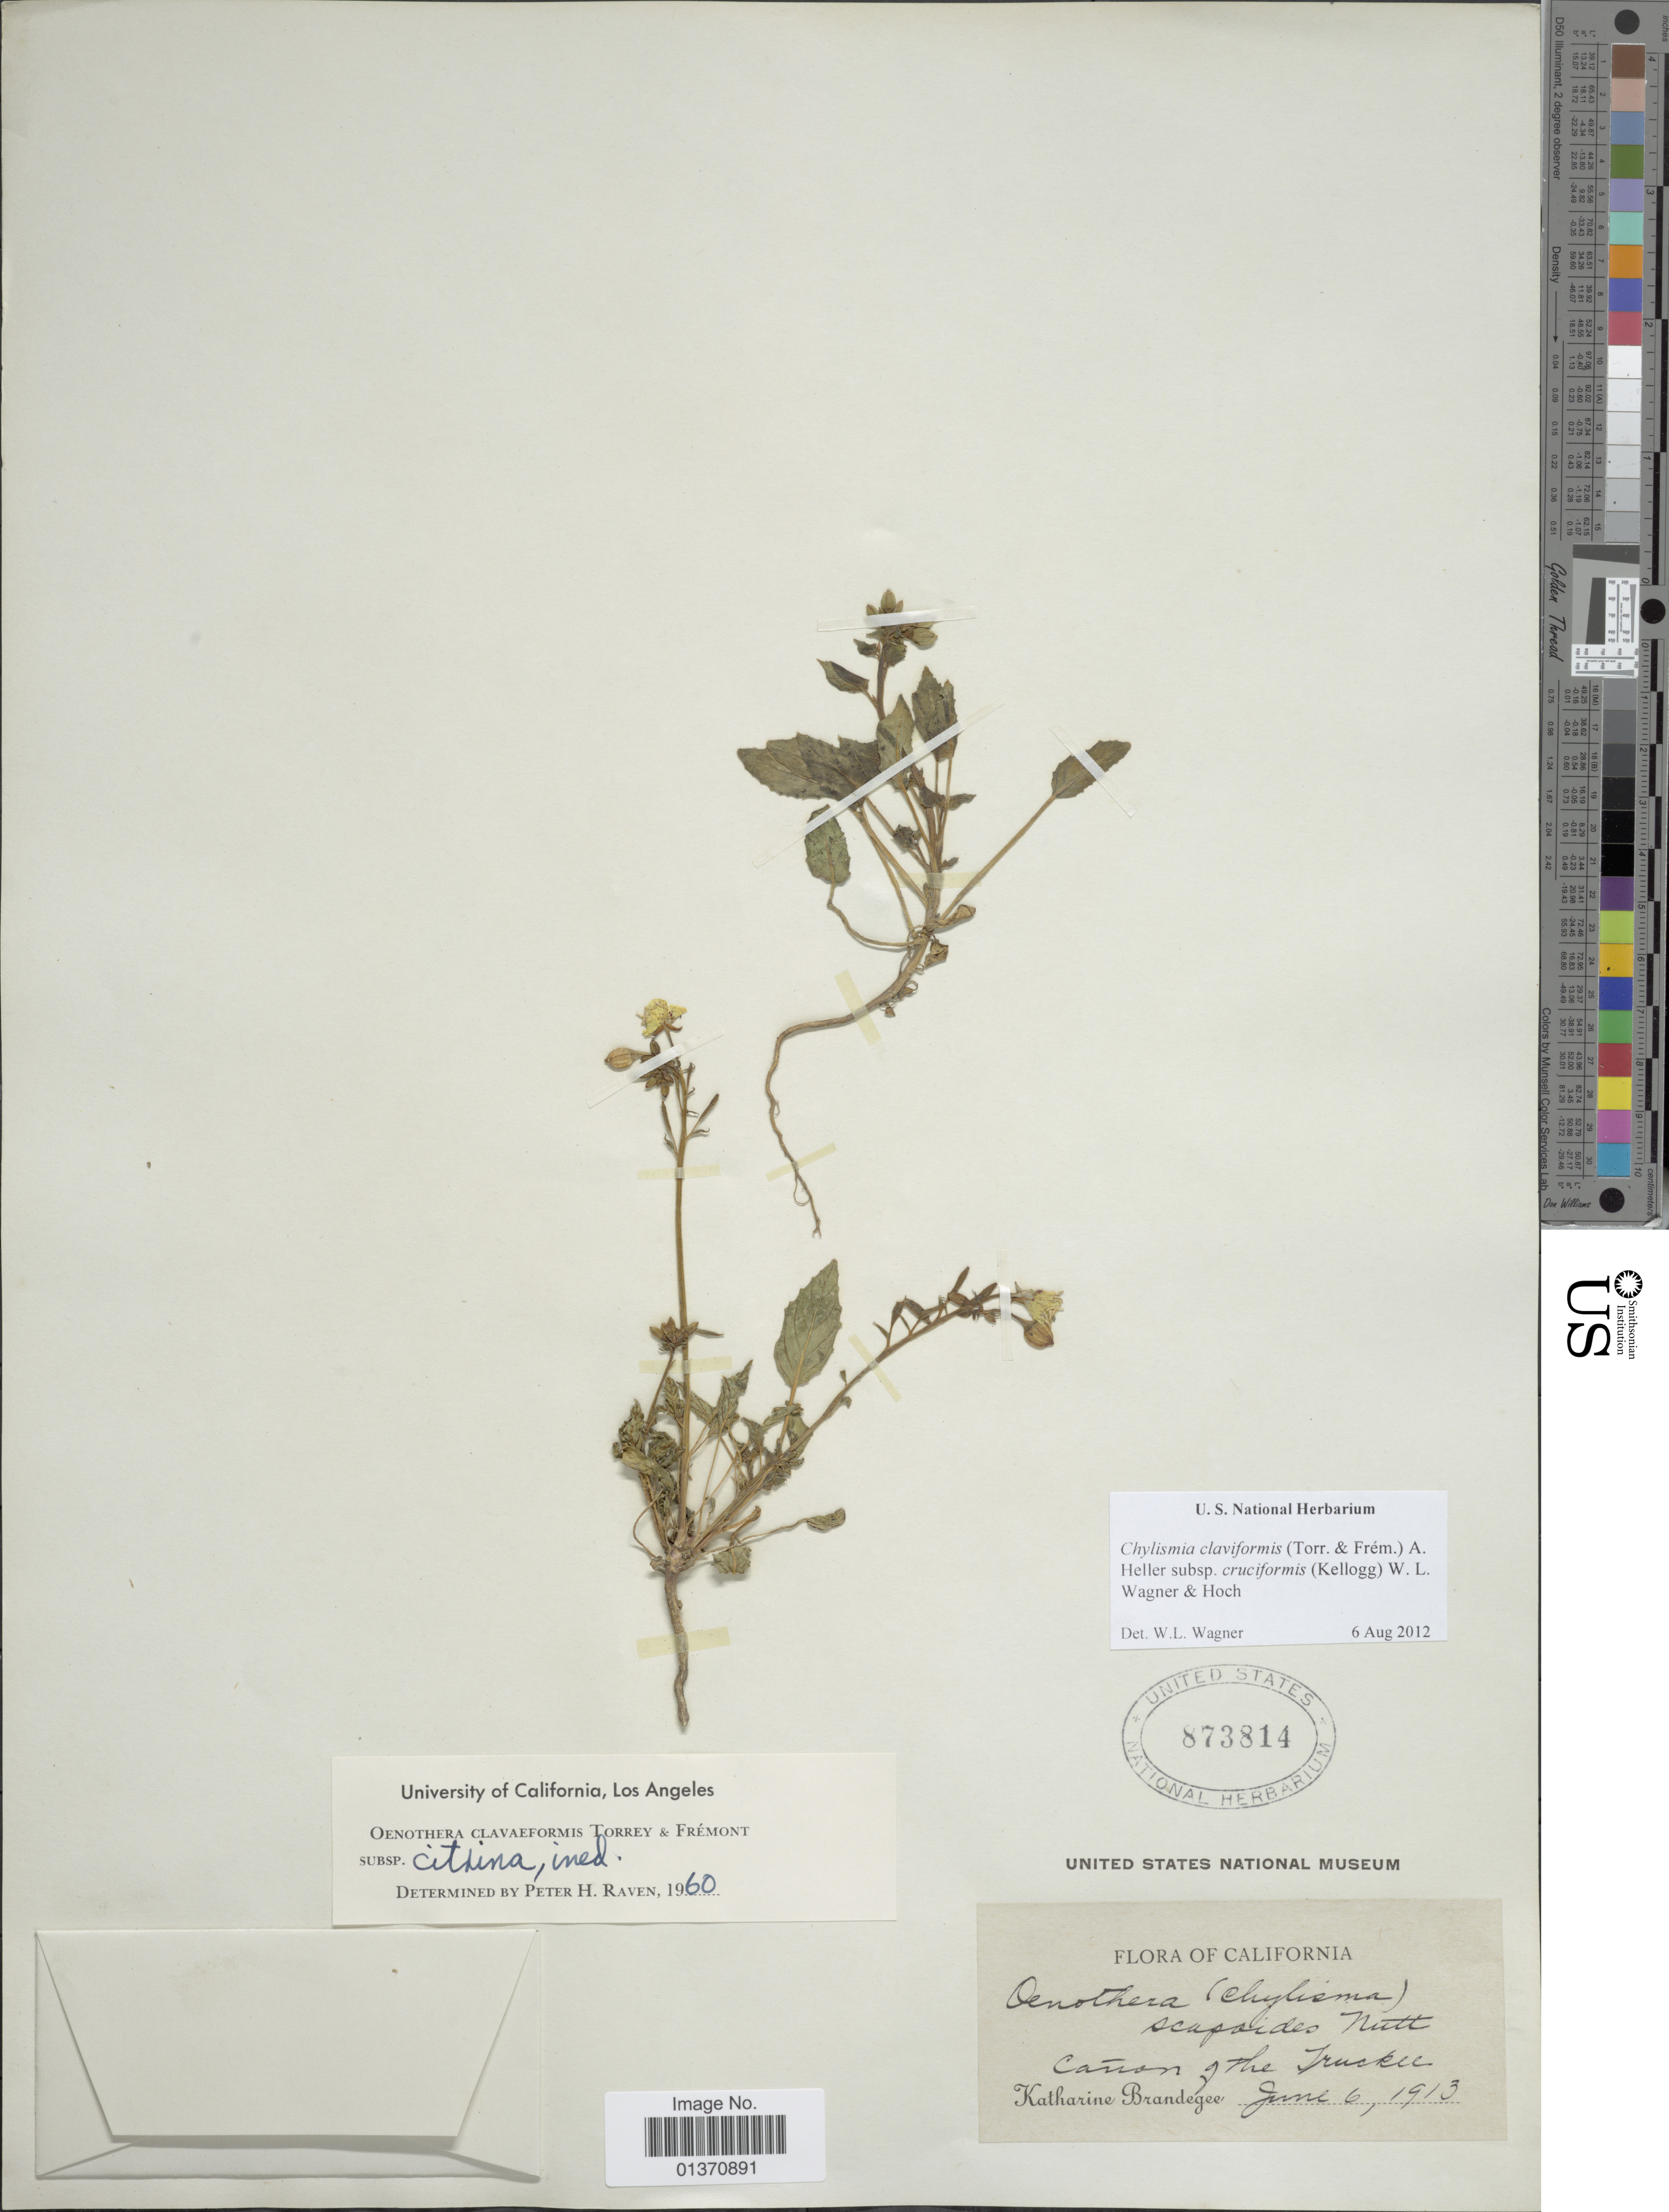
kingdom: Plantae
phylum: Tracheophyta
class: Magnoliopsida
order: Myrtales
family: Onagraceae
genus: Chylismia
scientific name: Chylismia claviformis subsp. cruciformis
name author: (Kellog) W.L. Wagner & Hoch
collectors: M. K. Brandegee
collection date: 1913-06-06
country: United States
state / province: California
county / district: Nevada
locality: Cañon of the Truckee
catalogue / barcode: US 873814